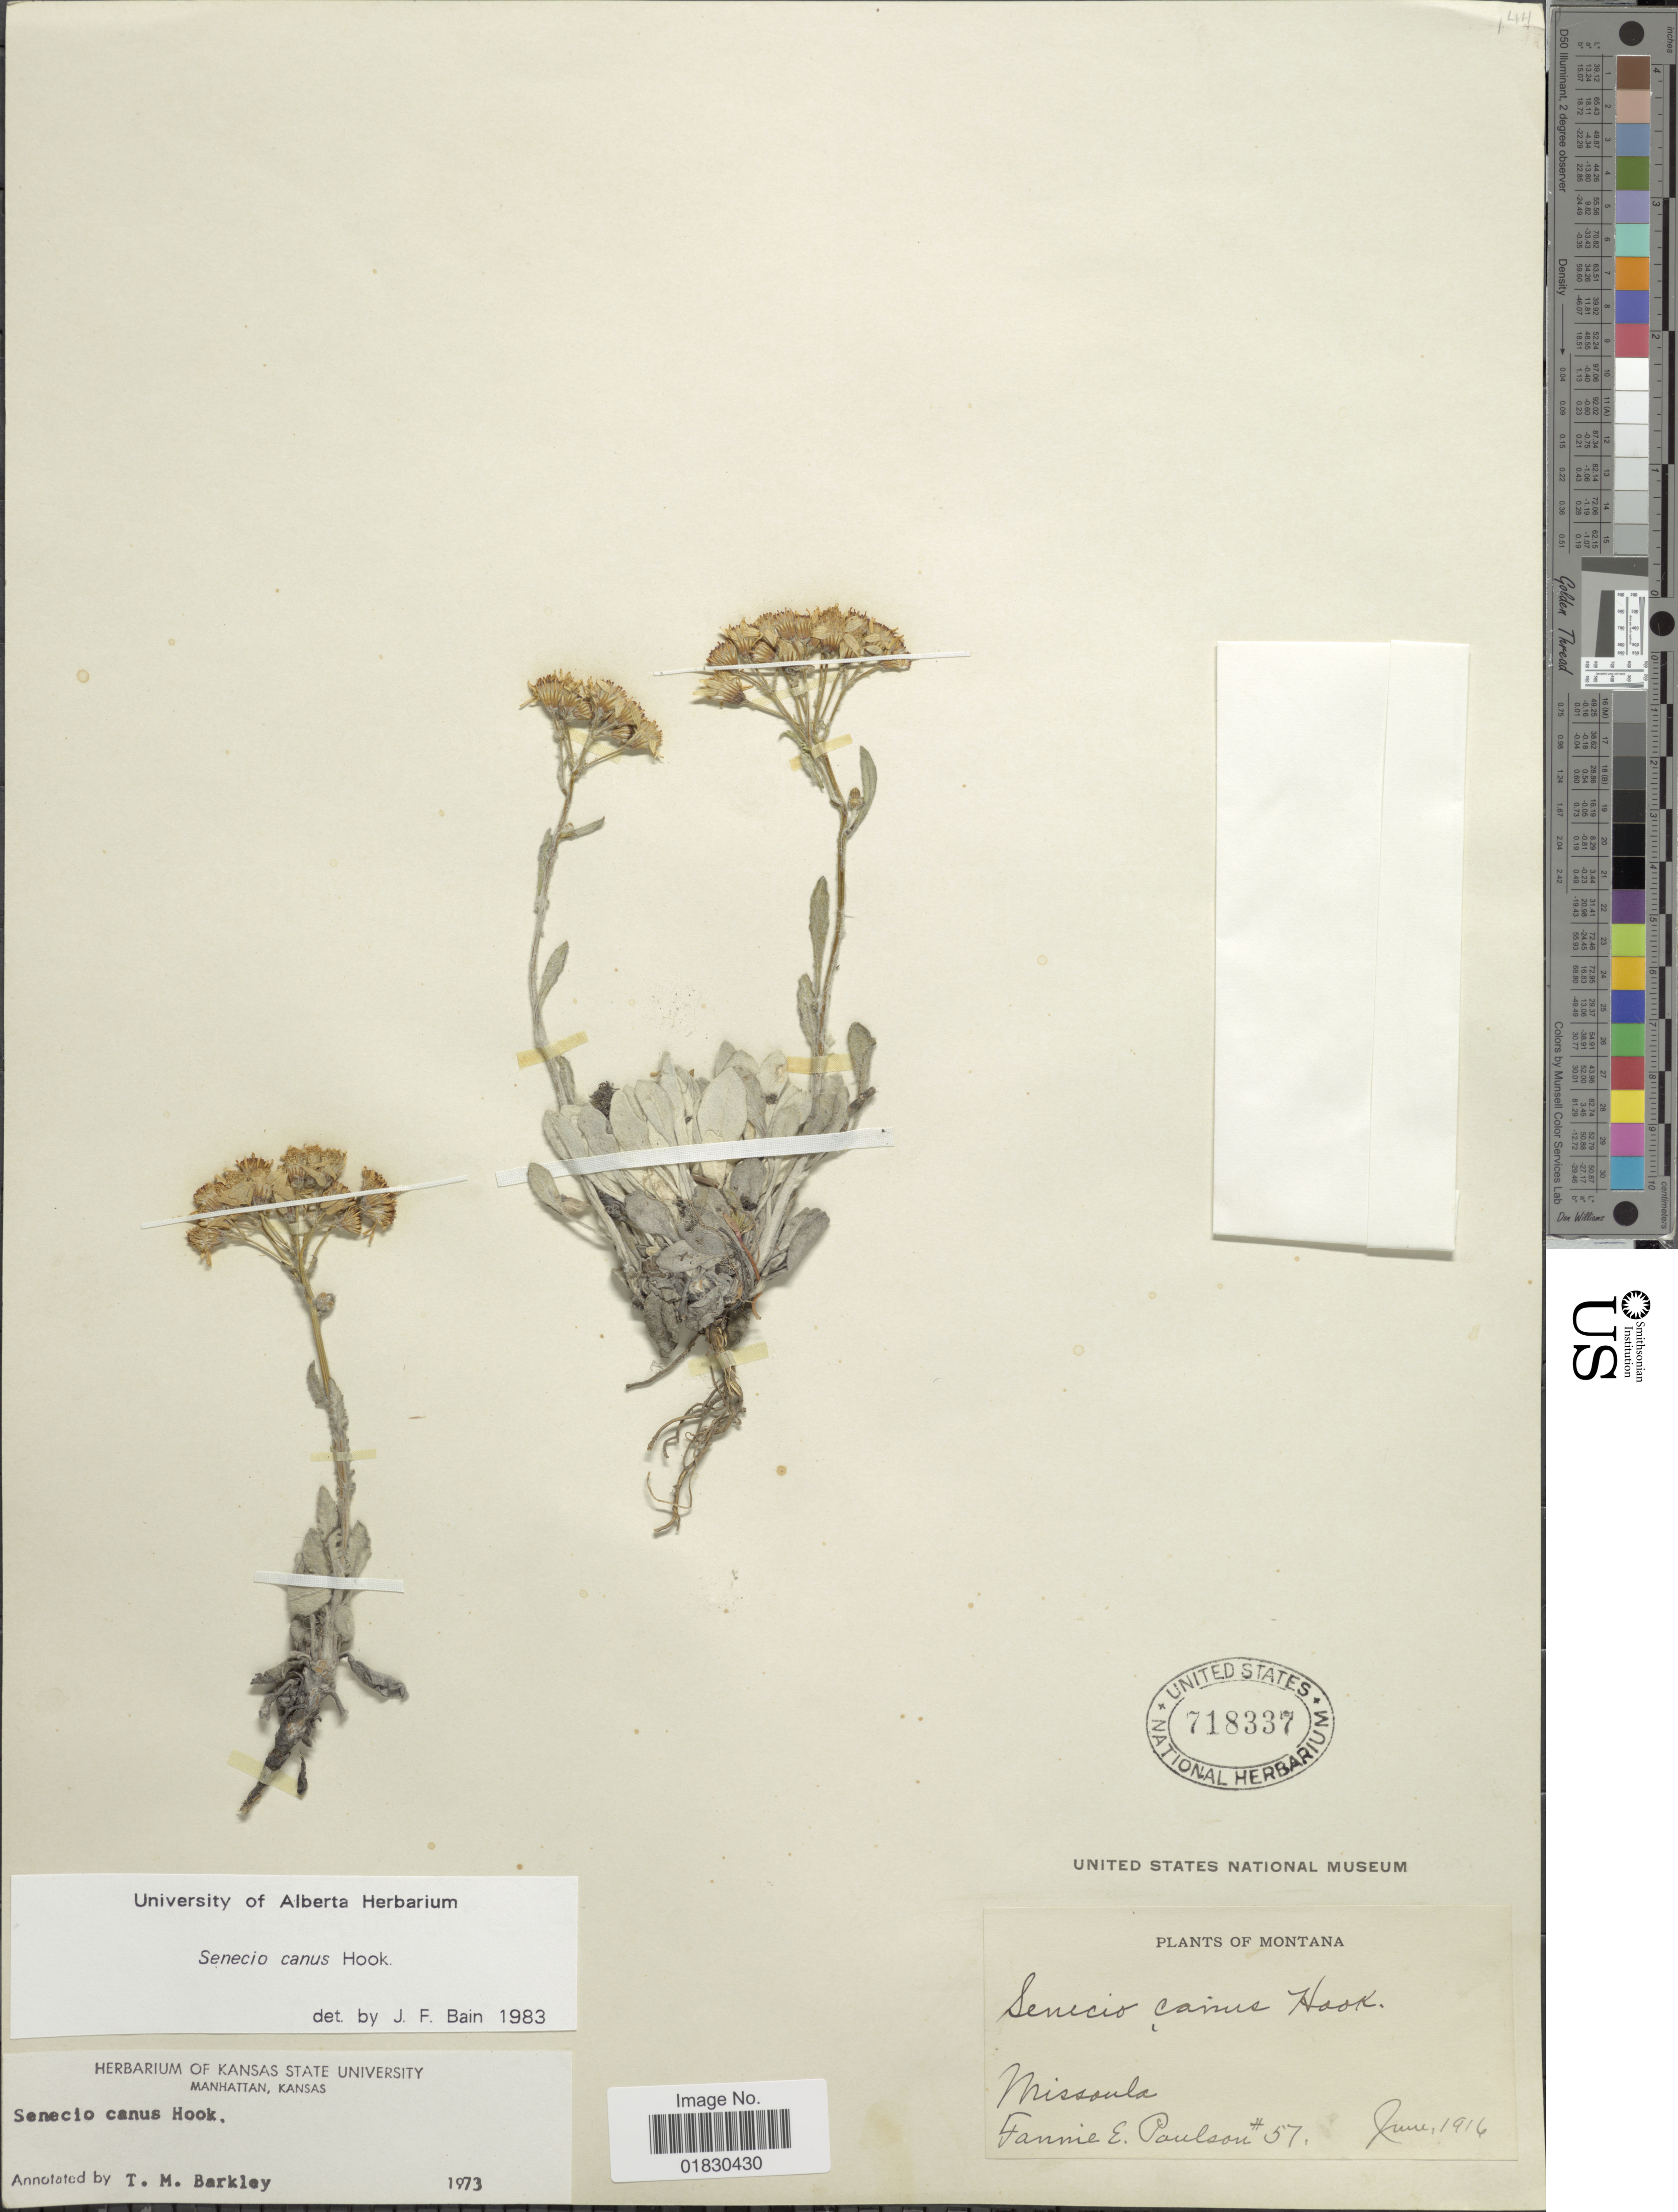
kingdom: Plantae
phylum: Tracheophyta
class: Magnoliopsida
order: Asterales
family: Asteraceae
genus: Packera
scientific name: Packera cana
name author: (Hook.) W.A. Weber & Á. Löve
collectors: F. Paulson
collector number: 57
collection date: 1916-06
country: United States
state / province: Montana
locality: Missoula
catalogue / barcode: US 718337